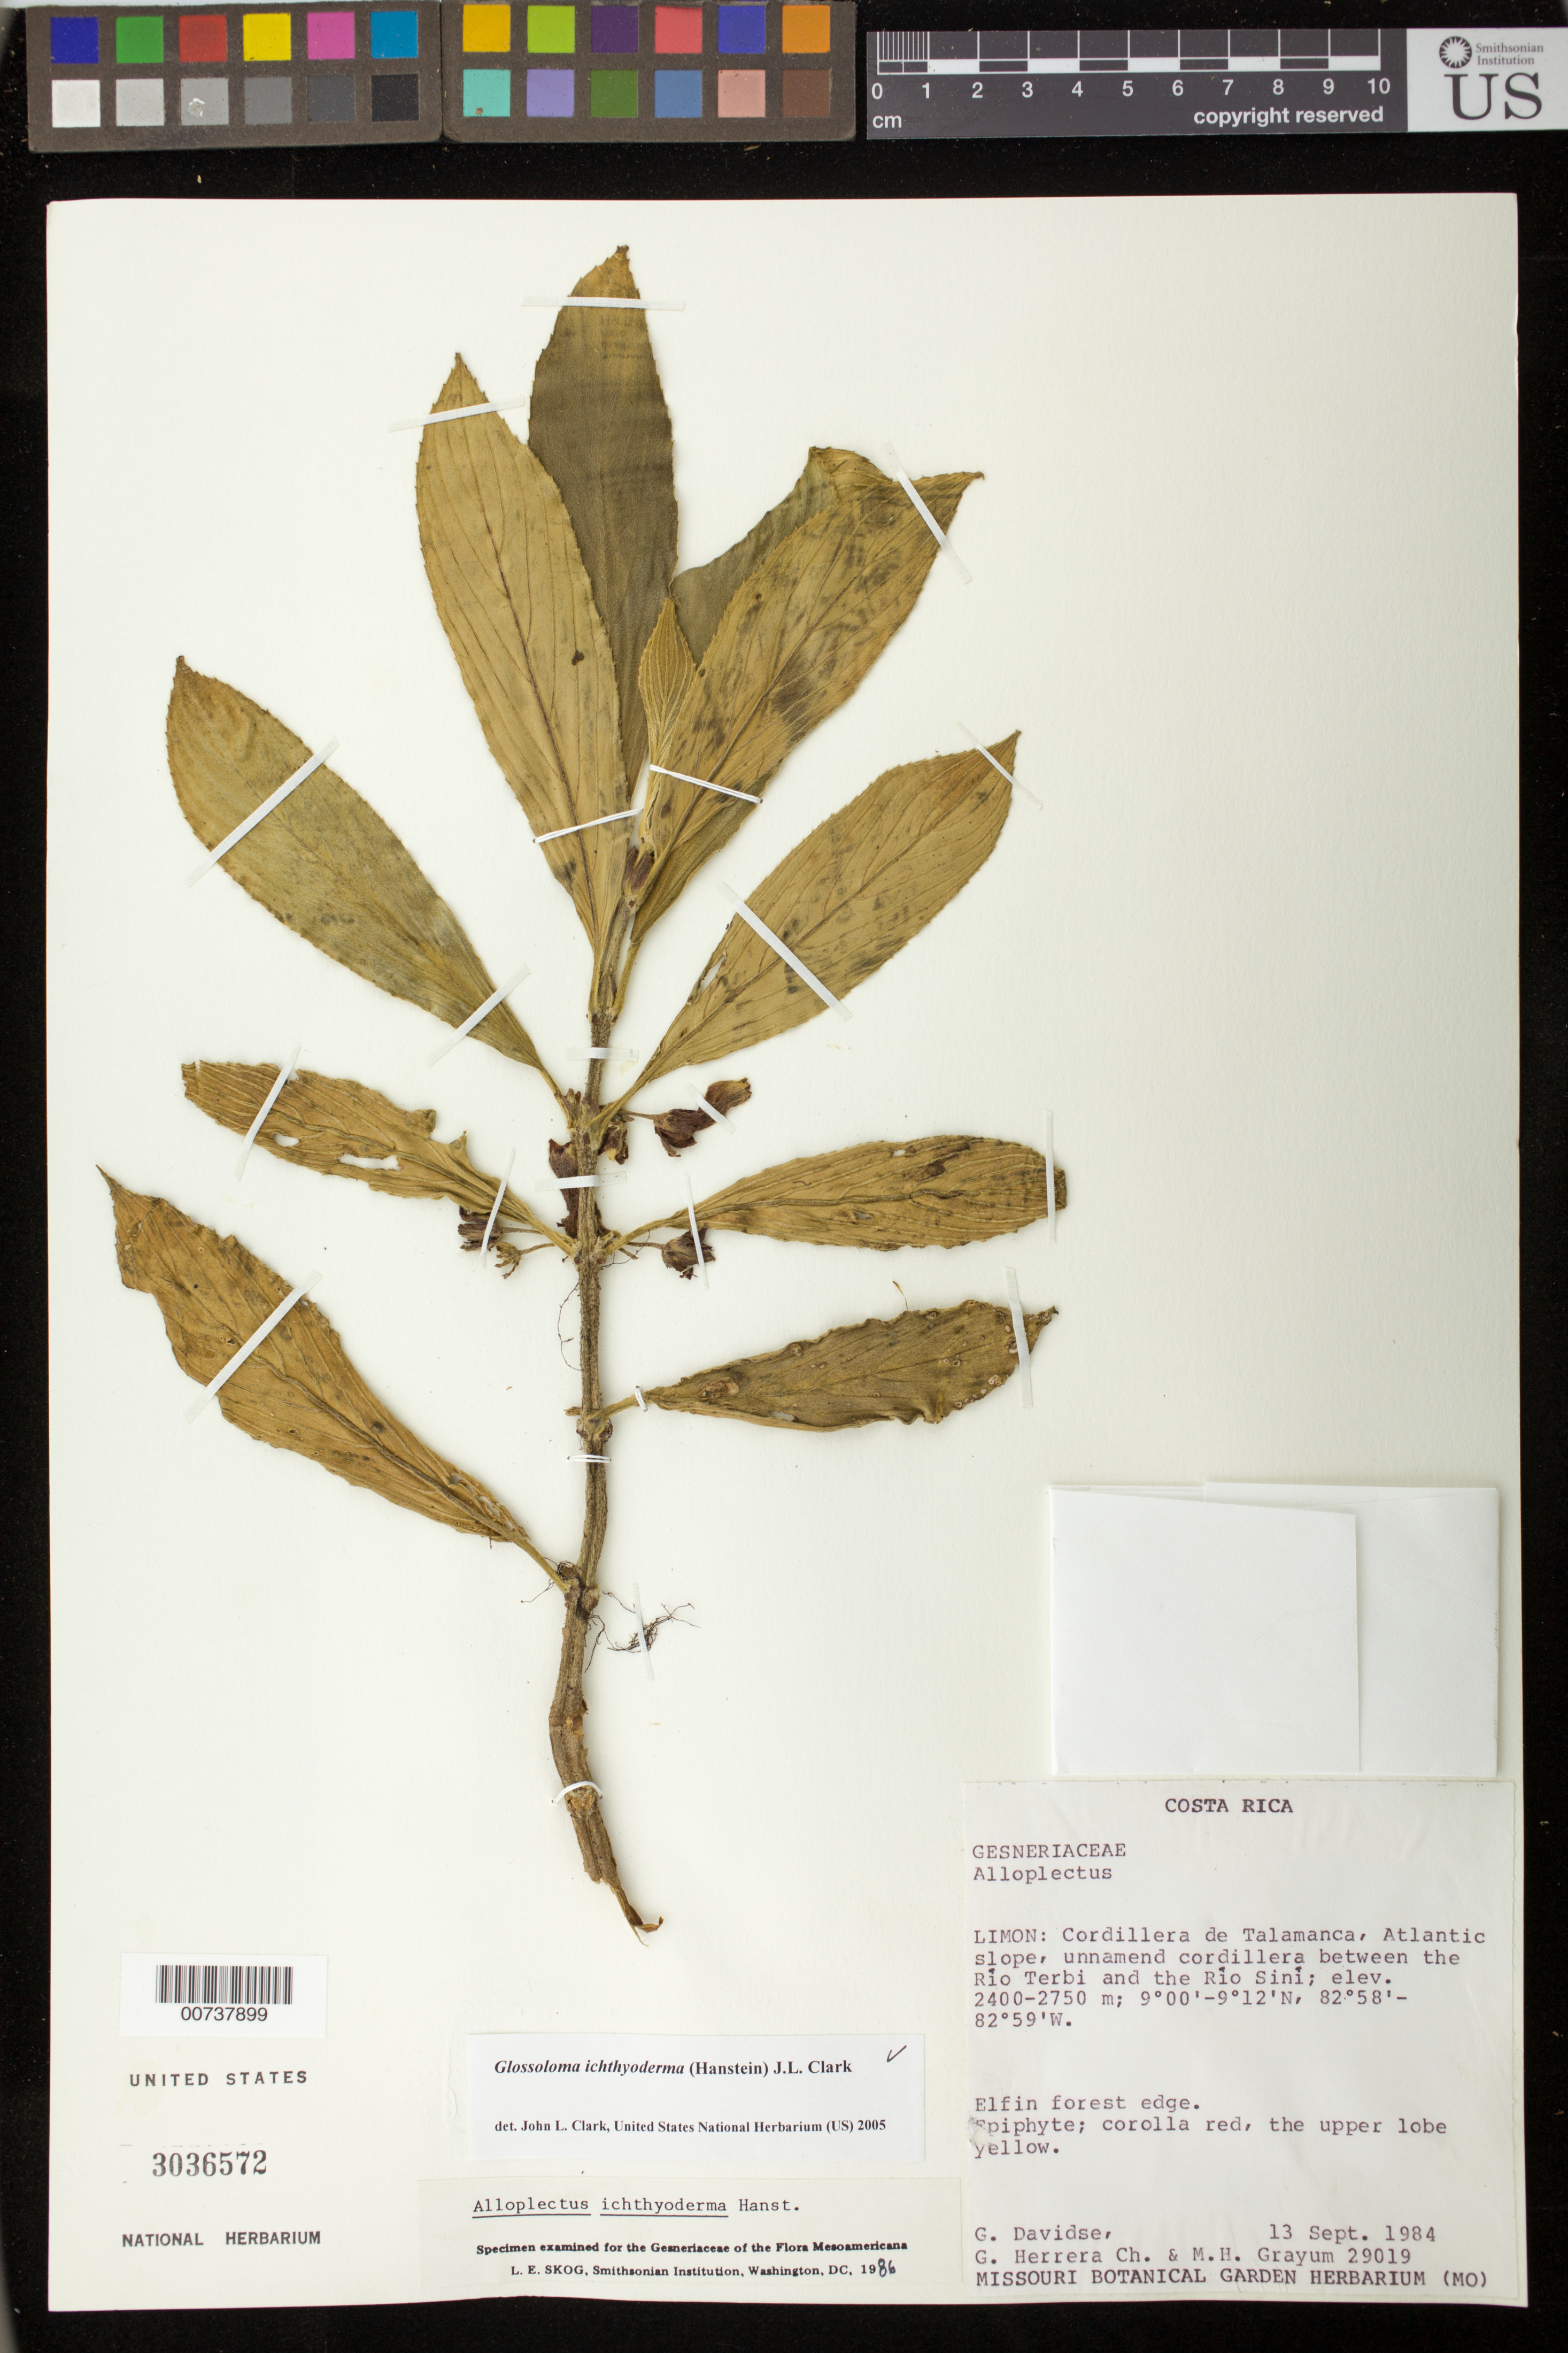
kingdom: Plantae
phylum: Tracheophyta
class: Magnoliopsida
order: Lamiales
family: Gesneriaceae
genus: Glossoloma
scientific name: Glossoloma ichthyoderma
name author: (Hanst.) J.L. Clark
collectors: G. Davidse, G. Herrera & M. H. Grayum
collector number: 29019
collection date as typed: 13 Sep 1984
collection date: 1984-09-13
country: Costa Rica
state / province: Limón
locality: Cordillera de Talamanca, Atlantic slope, unnamed cordillera between the Río Terbi and the Río Siní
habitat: Elfin forest edge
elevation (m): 2400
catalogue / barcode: US 3036572